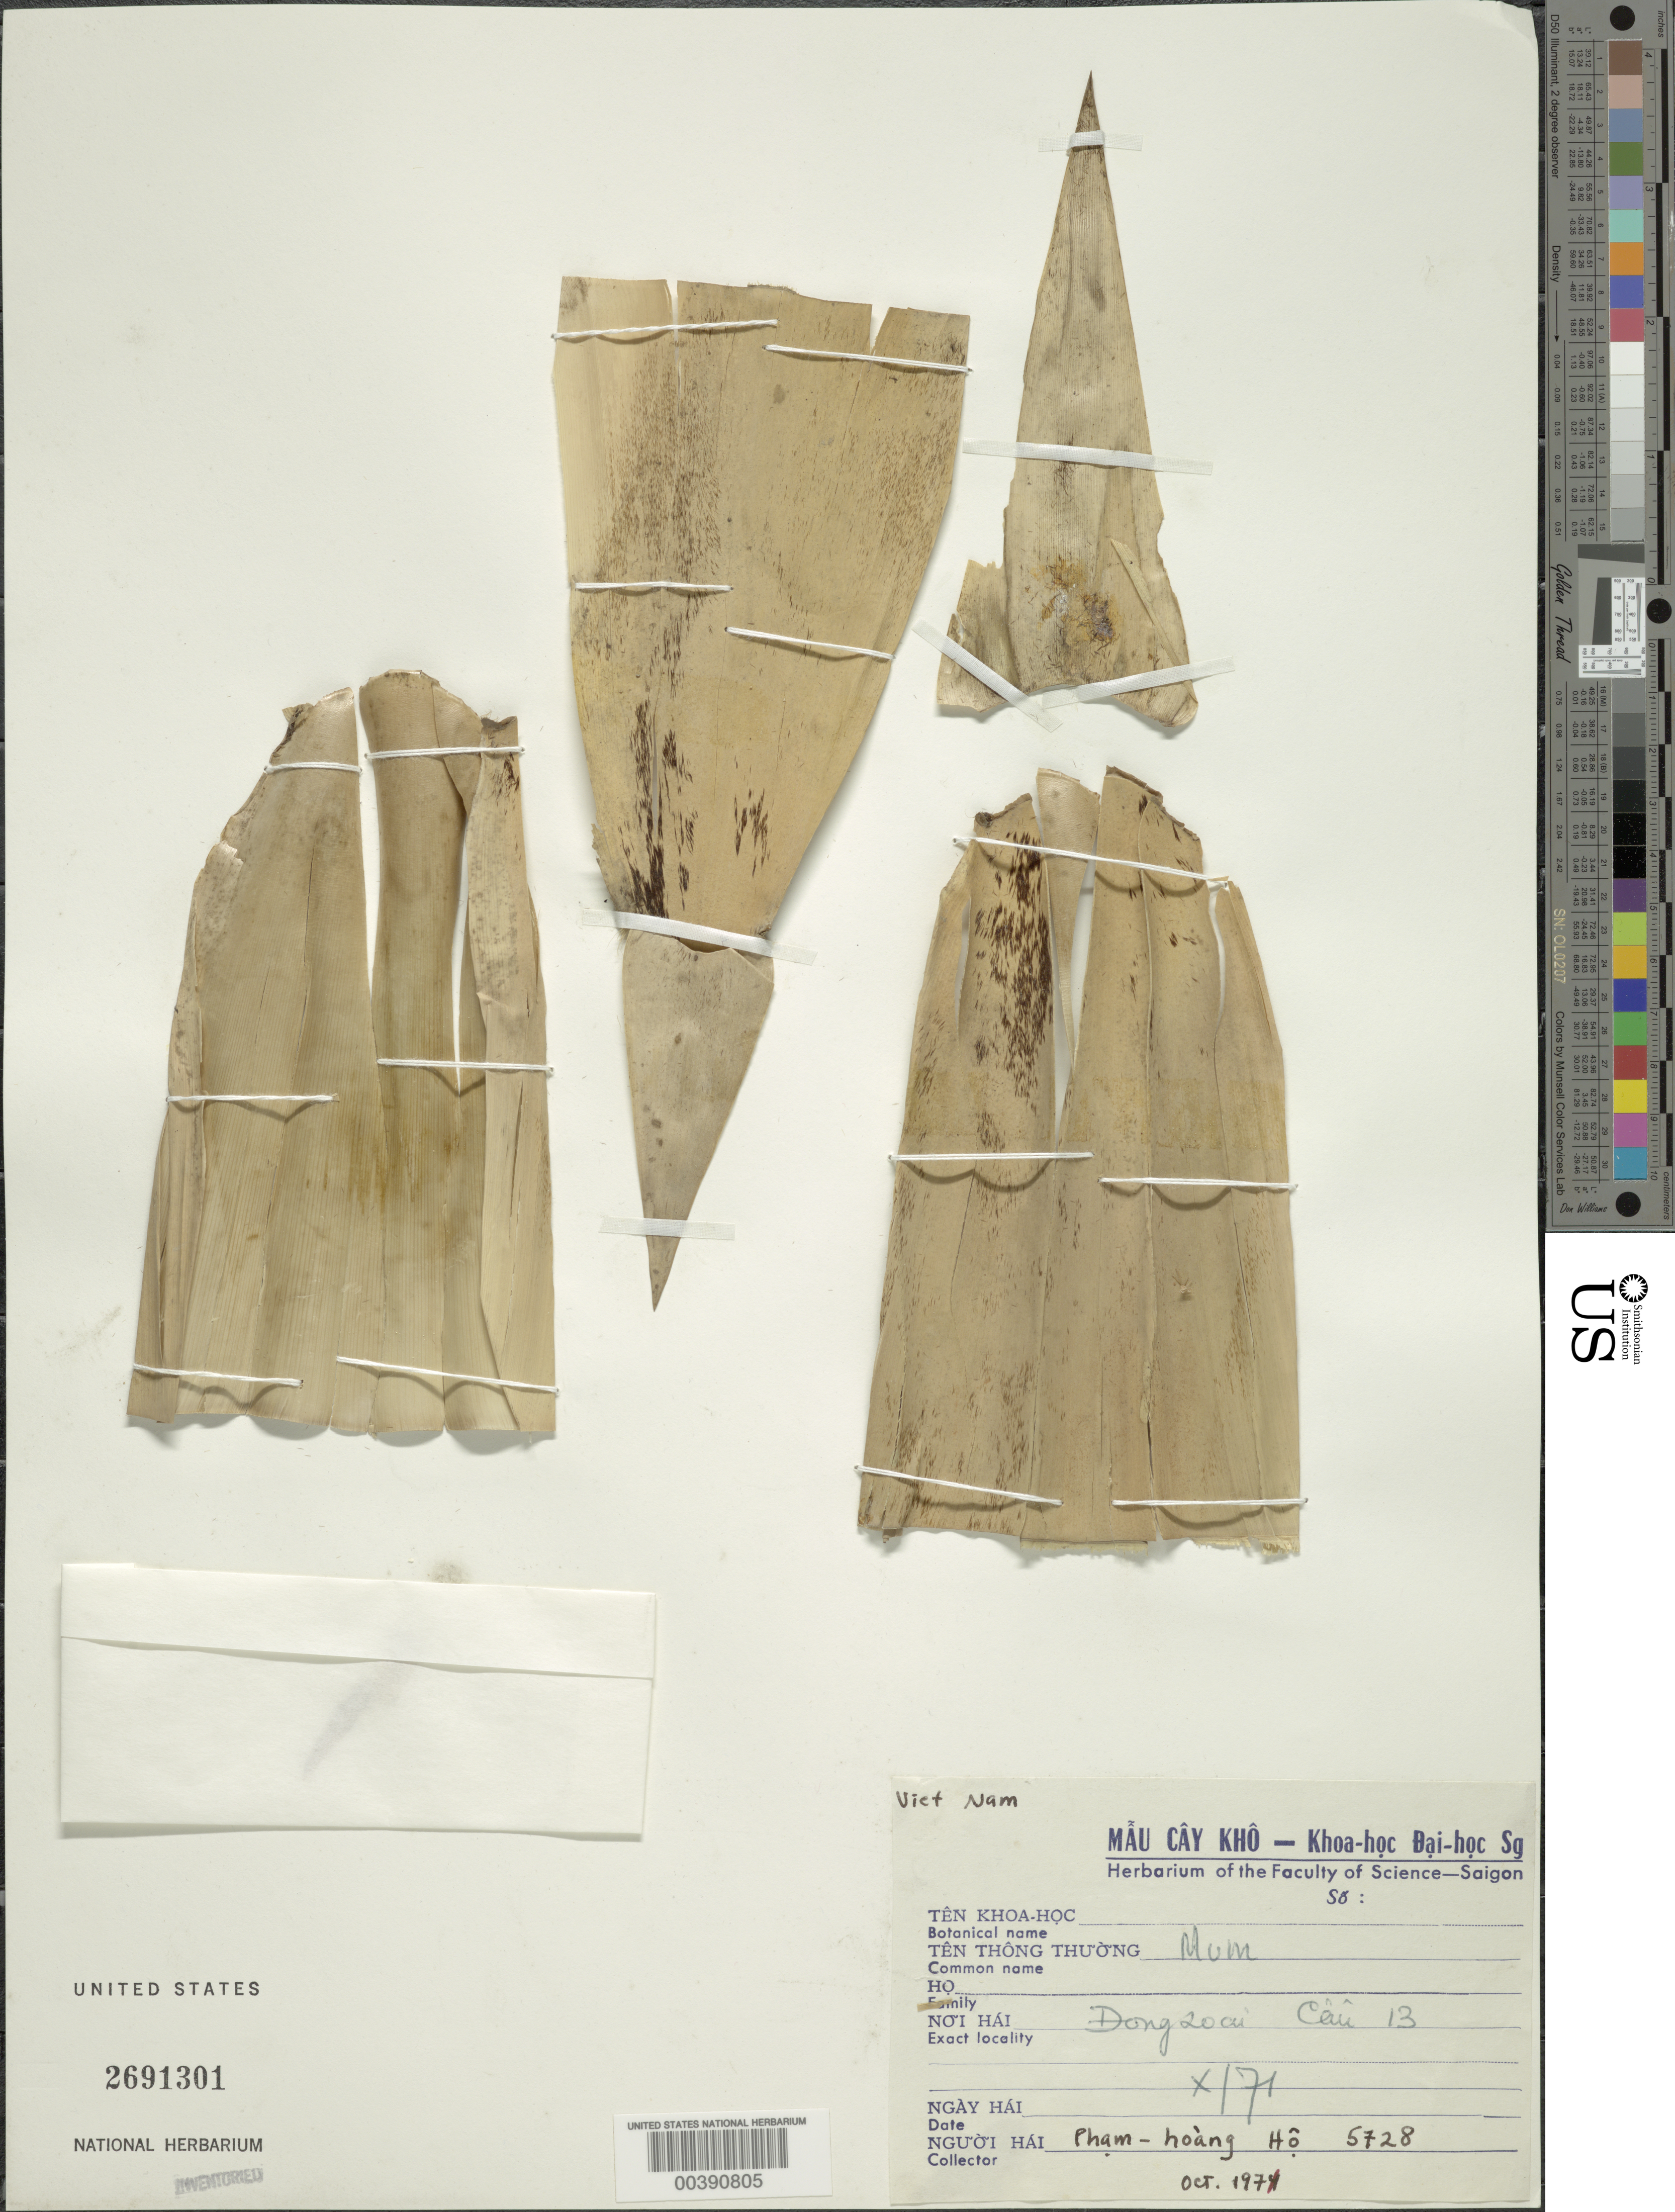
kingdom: Plantae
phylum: Tracheophyta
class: Liliopsida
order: Poales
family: Poaceae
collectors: P. H. Hoang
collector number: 5728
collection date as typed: Oct 1971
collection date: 1971-10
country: Vietnam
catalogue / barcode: US 2691301